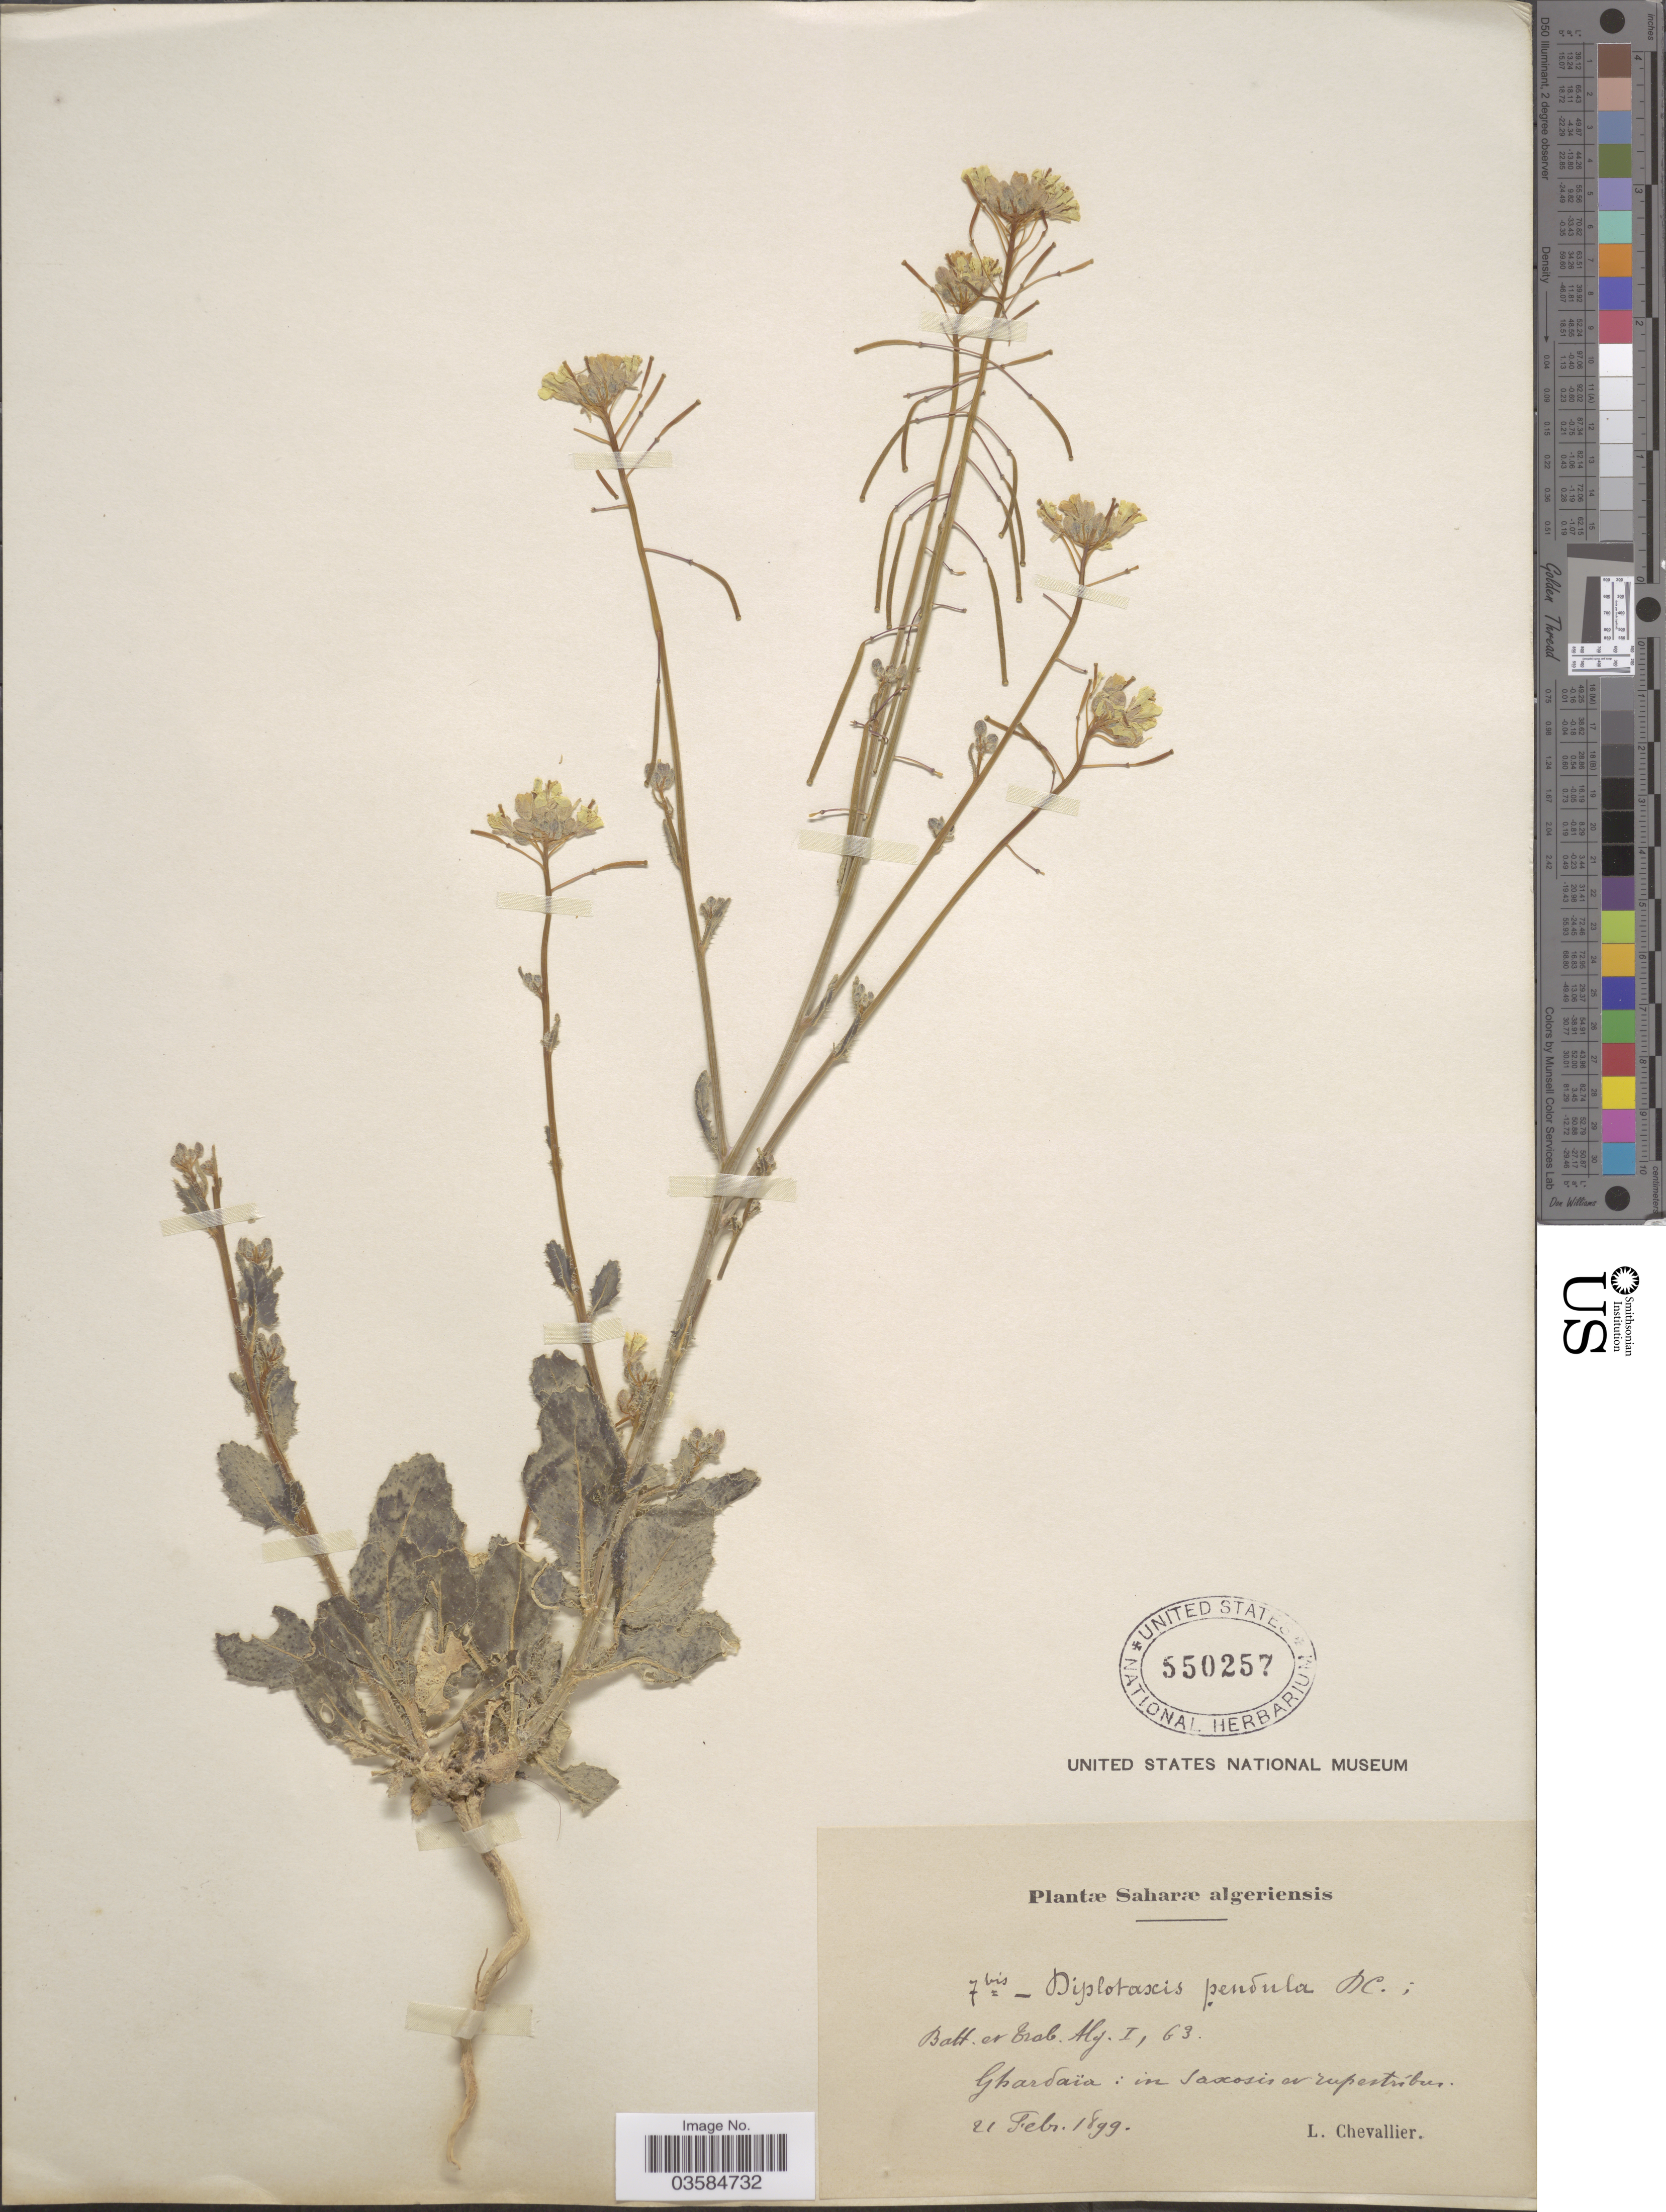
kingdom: Plantae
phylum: Tracheophyta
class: Magnoliopsida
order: Brassicales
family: Brassicaceae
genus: Diplotaxis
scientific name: Diplotaxis pendula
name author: DC.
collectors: L. Chevallier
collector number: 7 bis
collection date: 1899-02-21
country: Algeria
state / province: Ghardaïa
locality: Saharæ algeriensis. In Saxosis et rupestribus.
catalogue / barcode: US 550257